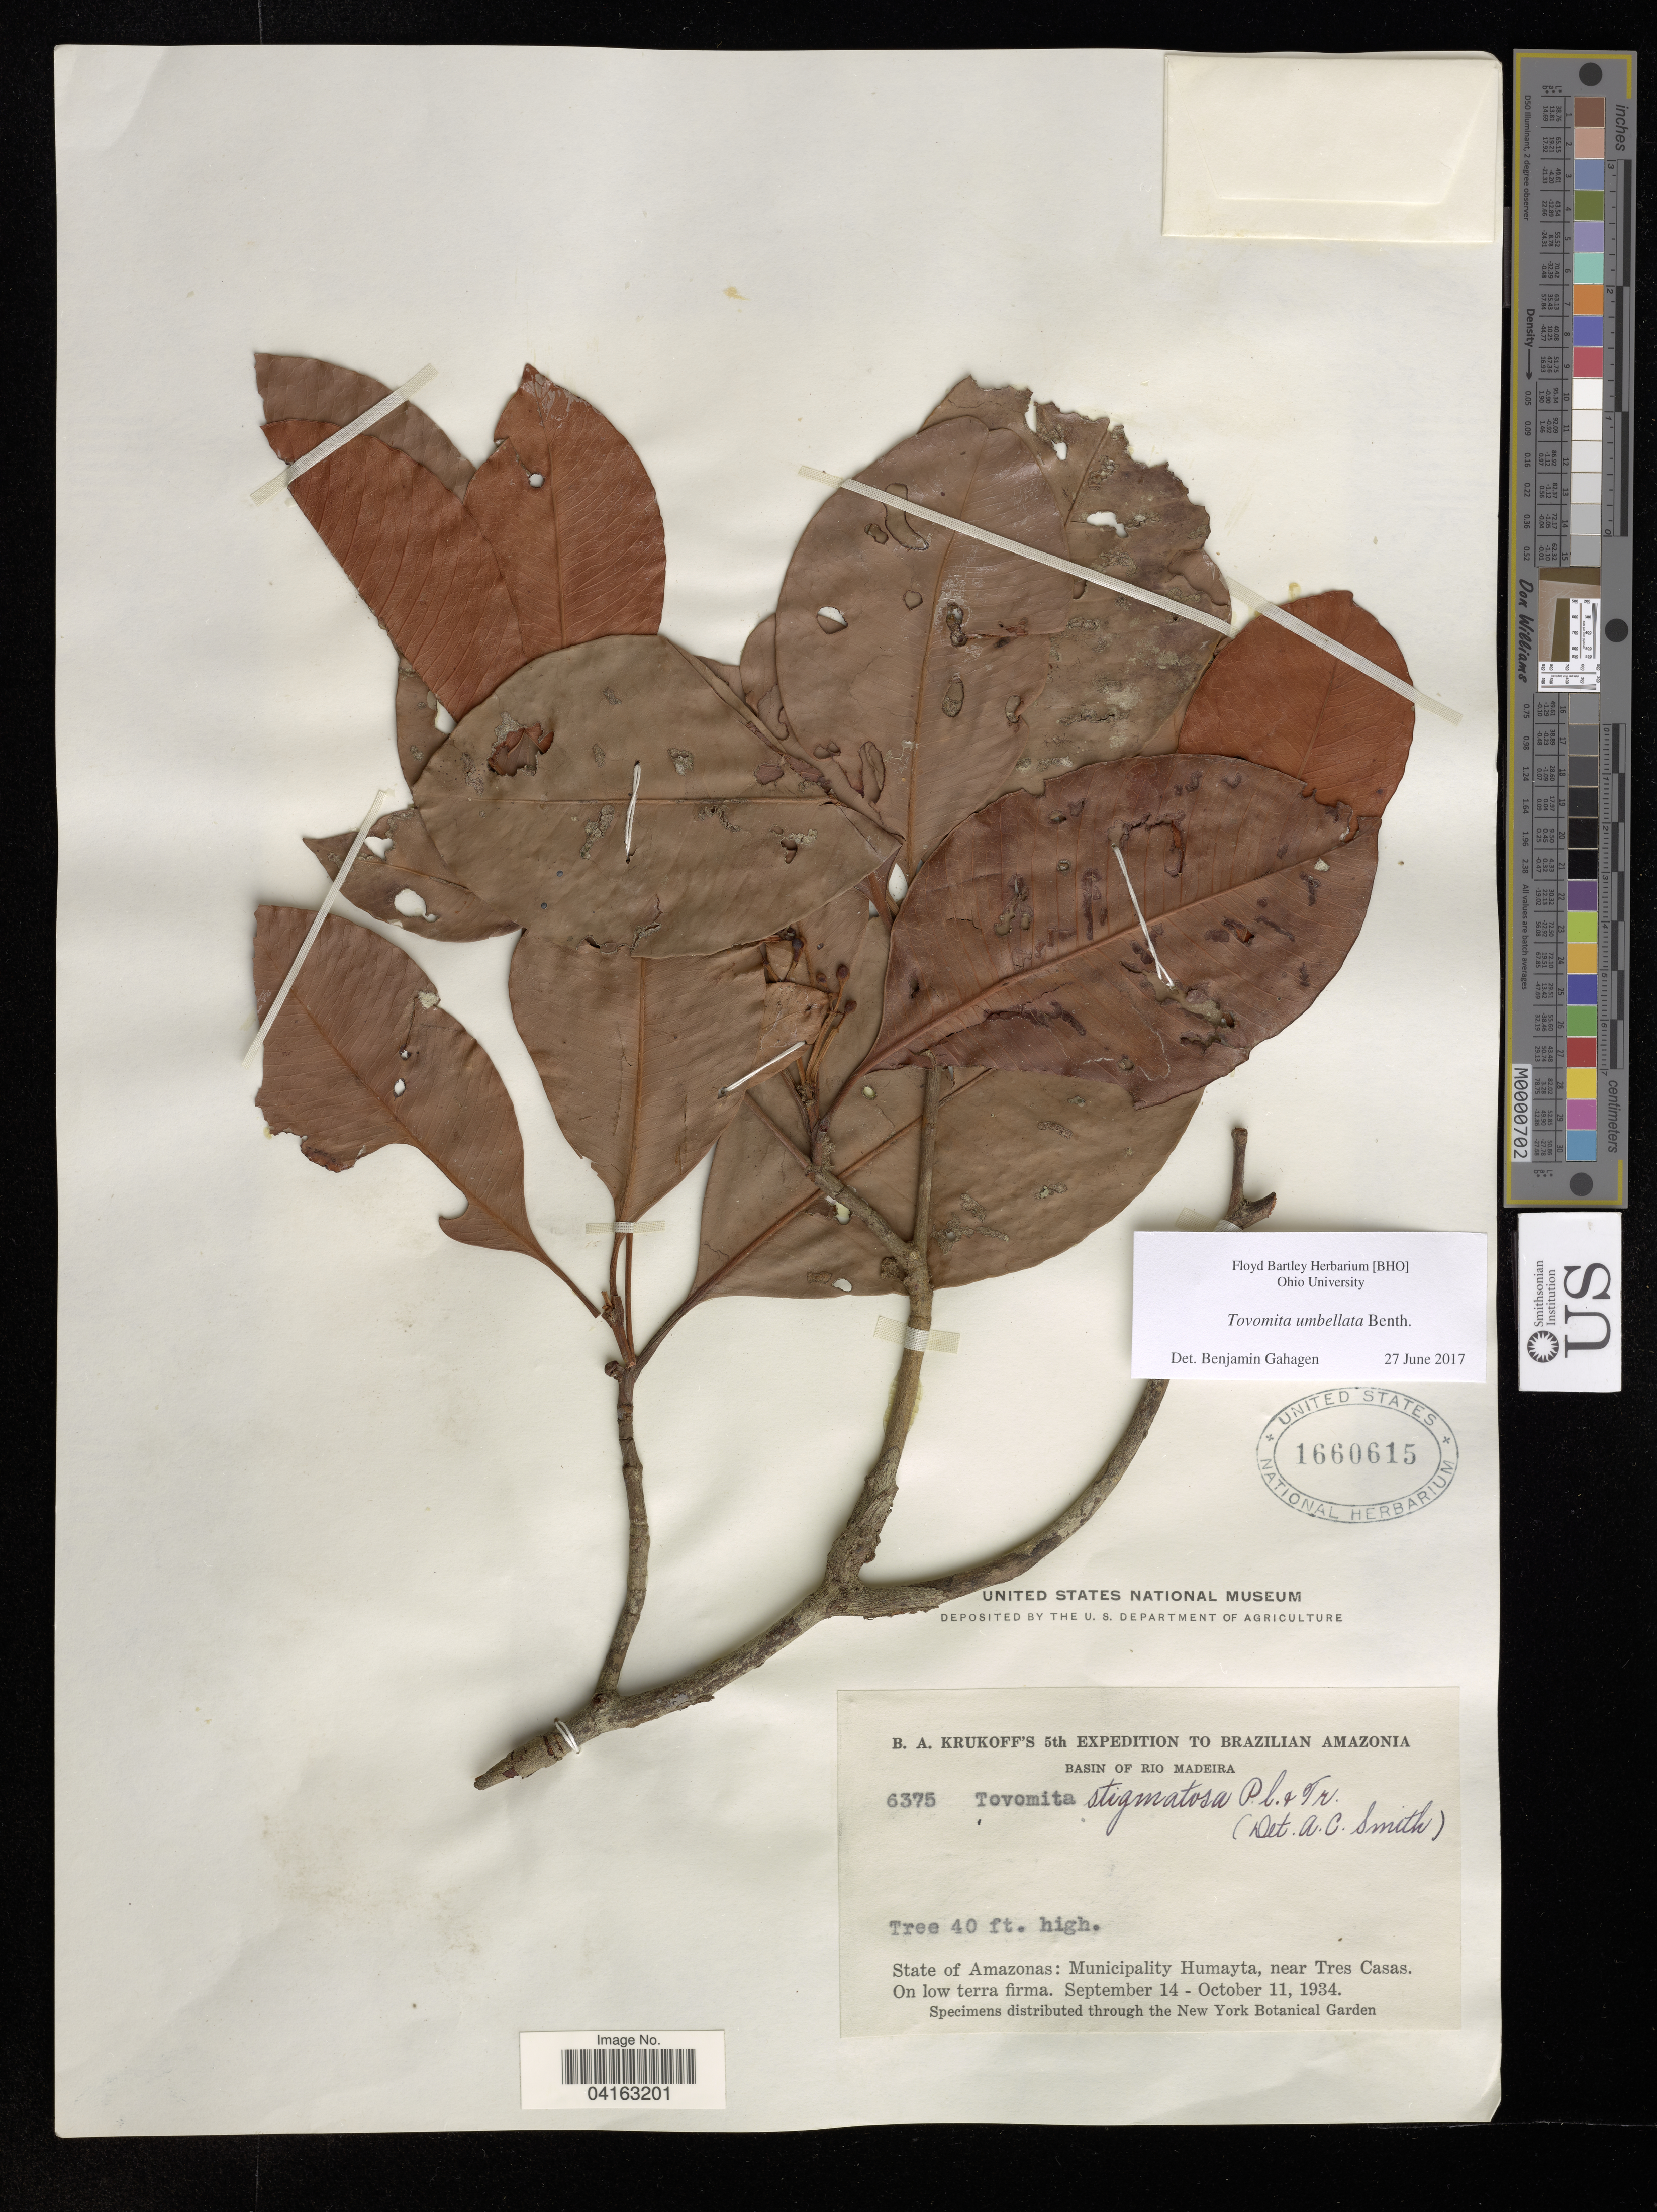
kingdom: Plantae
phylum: Tracheophyta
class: Magnoliopsida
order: Malpighiales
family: Clusiaceae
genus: Tovomita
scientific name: Tovomita umbellata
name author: Benth.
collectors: B. A. Krukoff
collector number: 6375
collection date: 1934-09-14/1934-10-11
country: Brazil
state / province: Amazonas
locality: Brazilian Amazonia. Basin of Rio Madeira. Municipality Humayta, near Tres Casas. On low terra firma.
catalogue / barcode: US 1660615